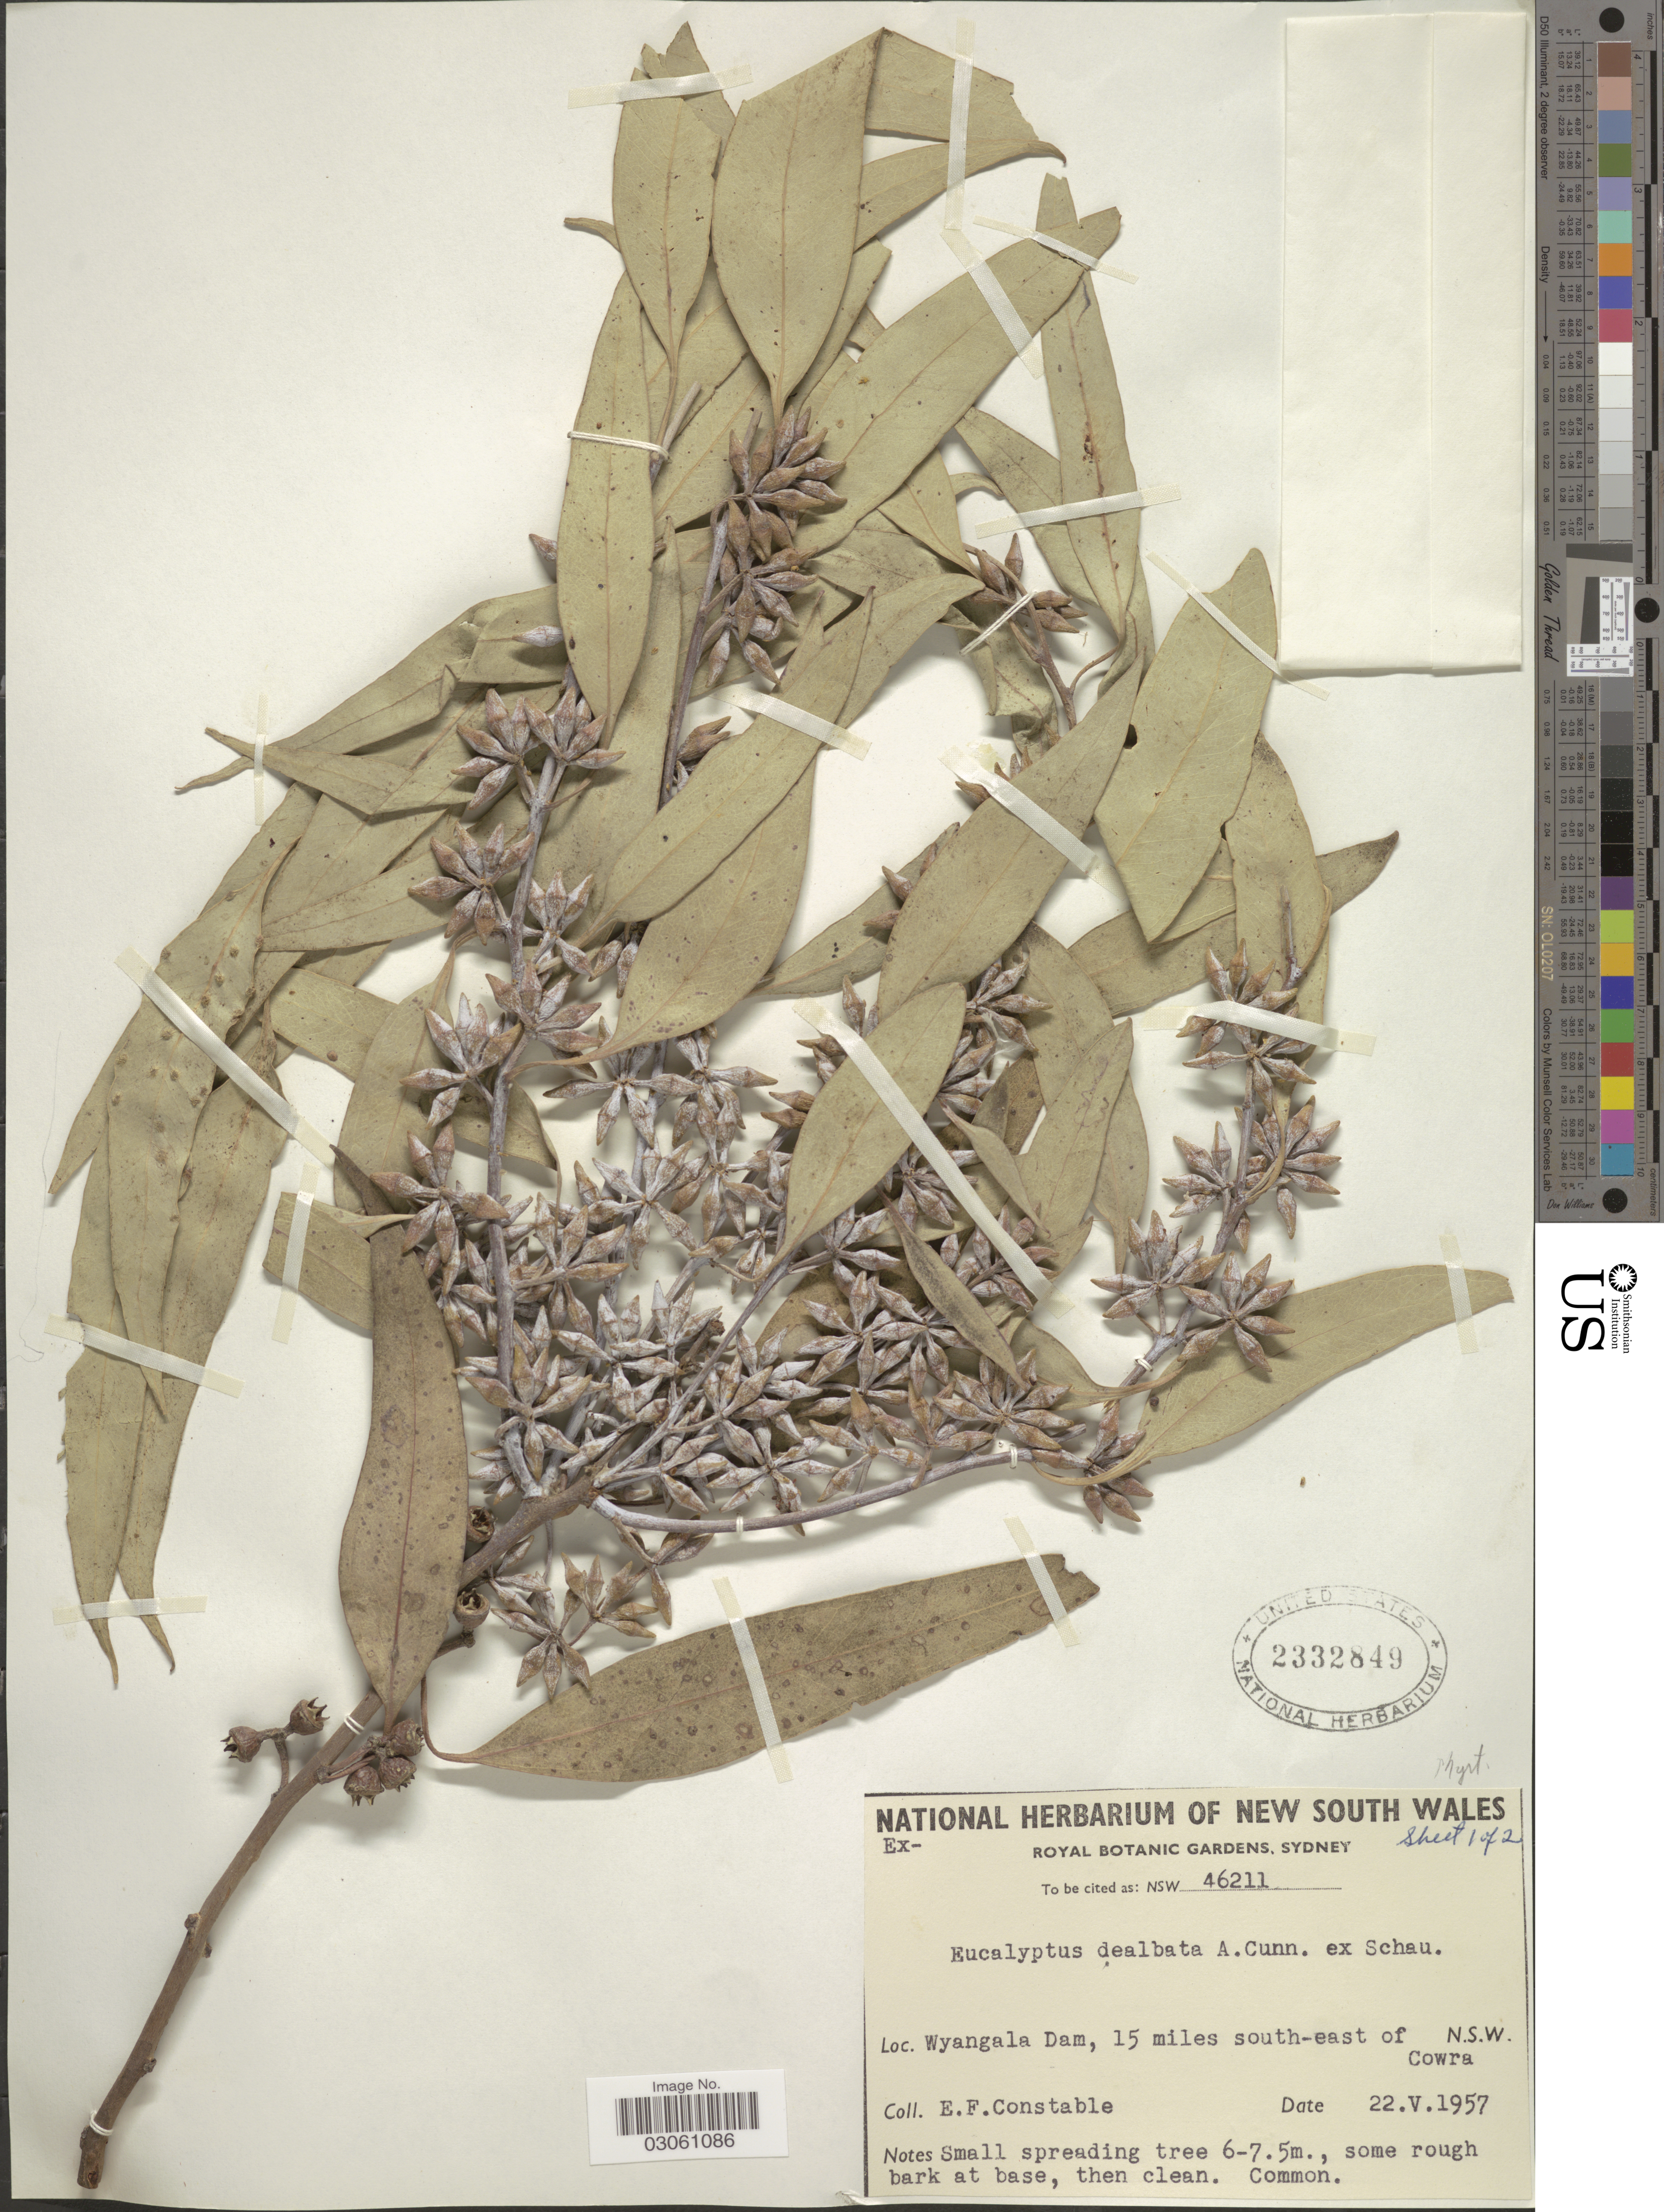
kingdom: Plantae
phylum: Tracheophyta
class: Magnoliopsida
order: Myrtales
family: Myrtaceae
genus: Eucalyptus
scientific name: Eucalyptus dealbata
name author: A. Cunn. ex S. Schauer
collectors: E. F. Constable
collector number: NSW46211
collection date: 1957-05-22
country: Australia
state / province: New South Wales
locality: Wyangala Dam, 15 miles south-east of Cowra.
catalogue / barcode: US 2332849